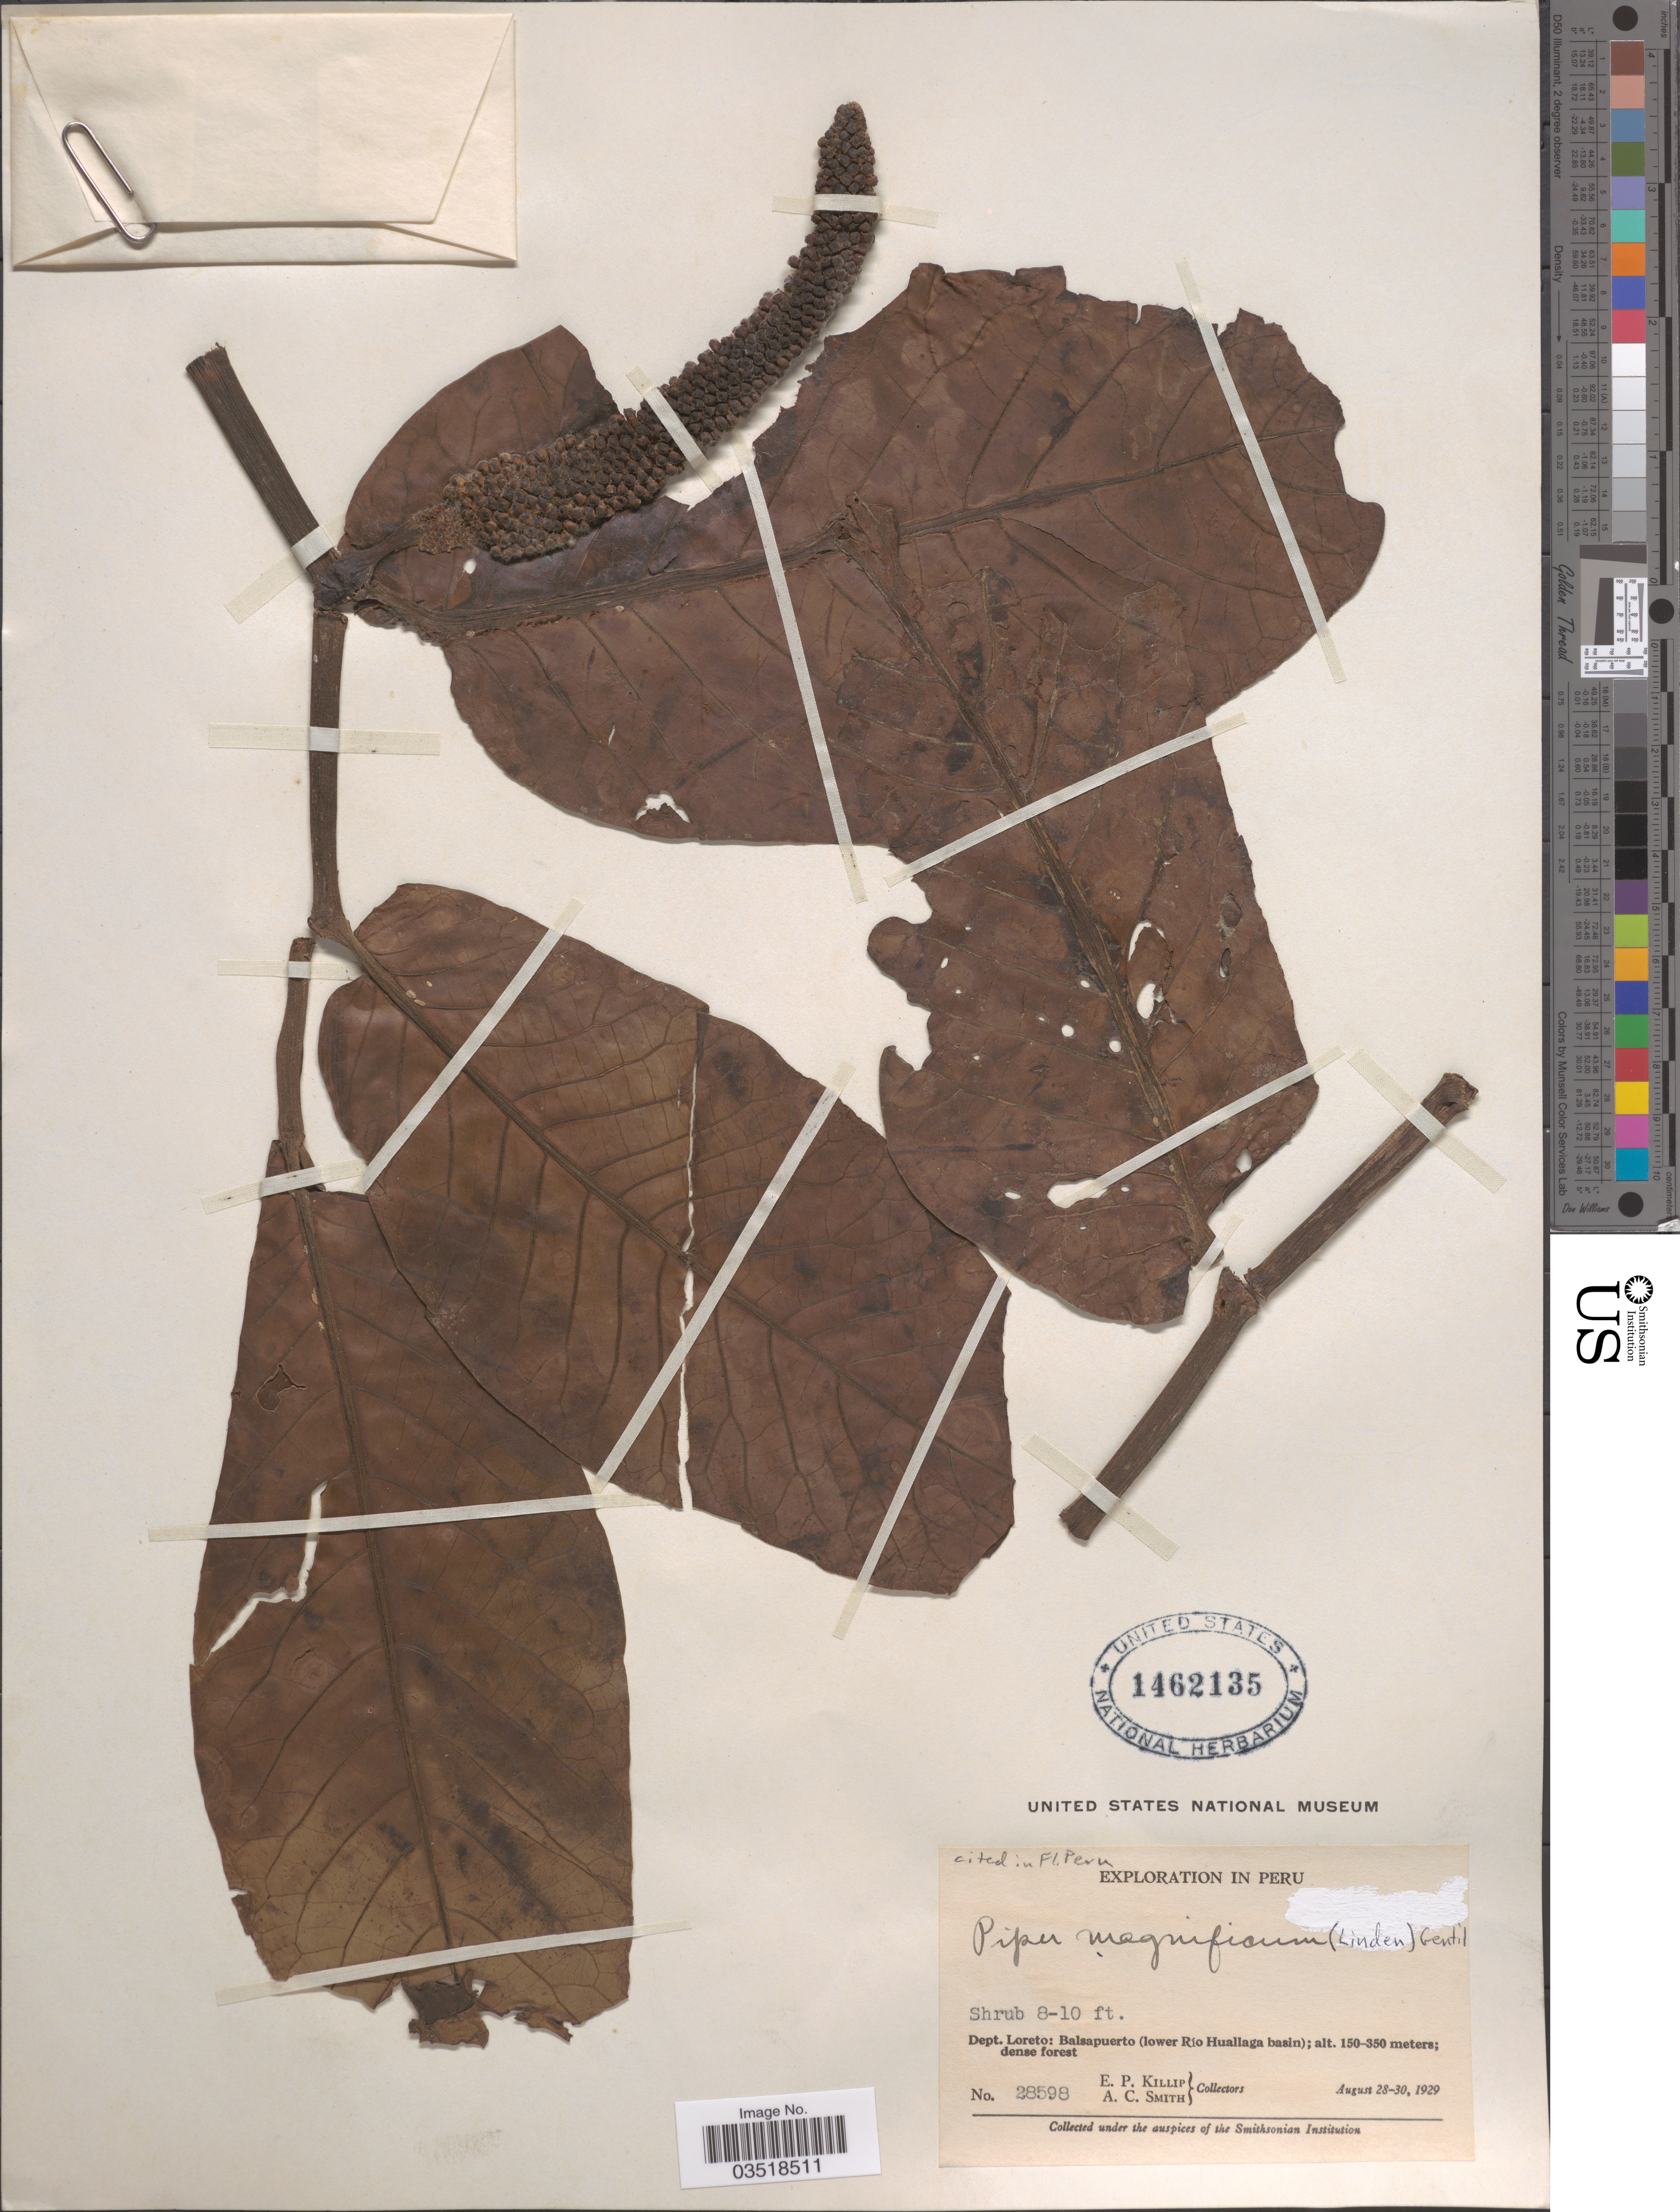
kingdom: Plantae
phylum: Tracheophyta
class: Magnoliopsida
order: Piperales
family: Piperaceae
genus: Piper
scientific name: Piper magnificum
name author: Trel.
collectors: E. P. Killip & A. C. Smith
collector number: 28598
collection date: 1929-08-28/1929-08-30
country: Peru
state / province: Loreto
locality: Dept. Loreto: Balsapuerto (lower Río Huallaga basin).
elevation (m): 150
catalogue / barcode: US 1462135